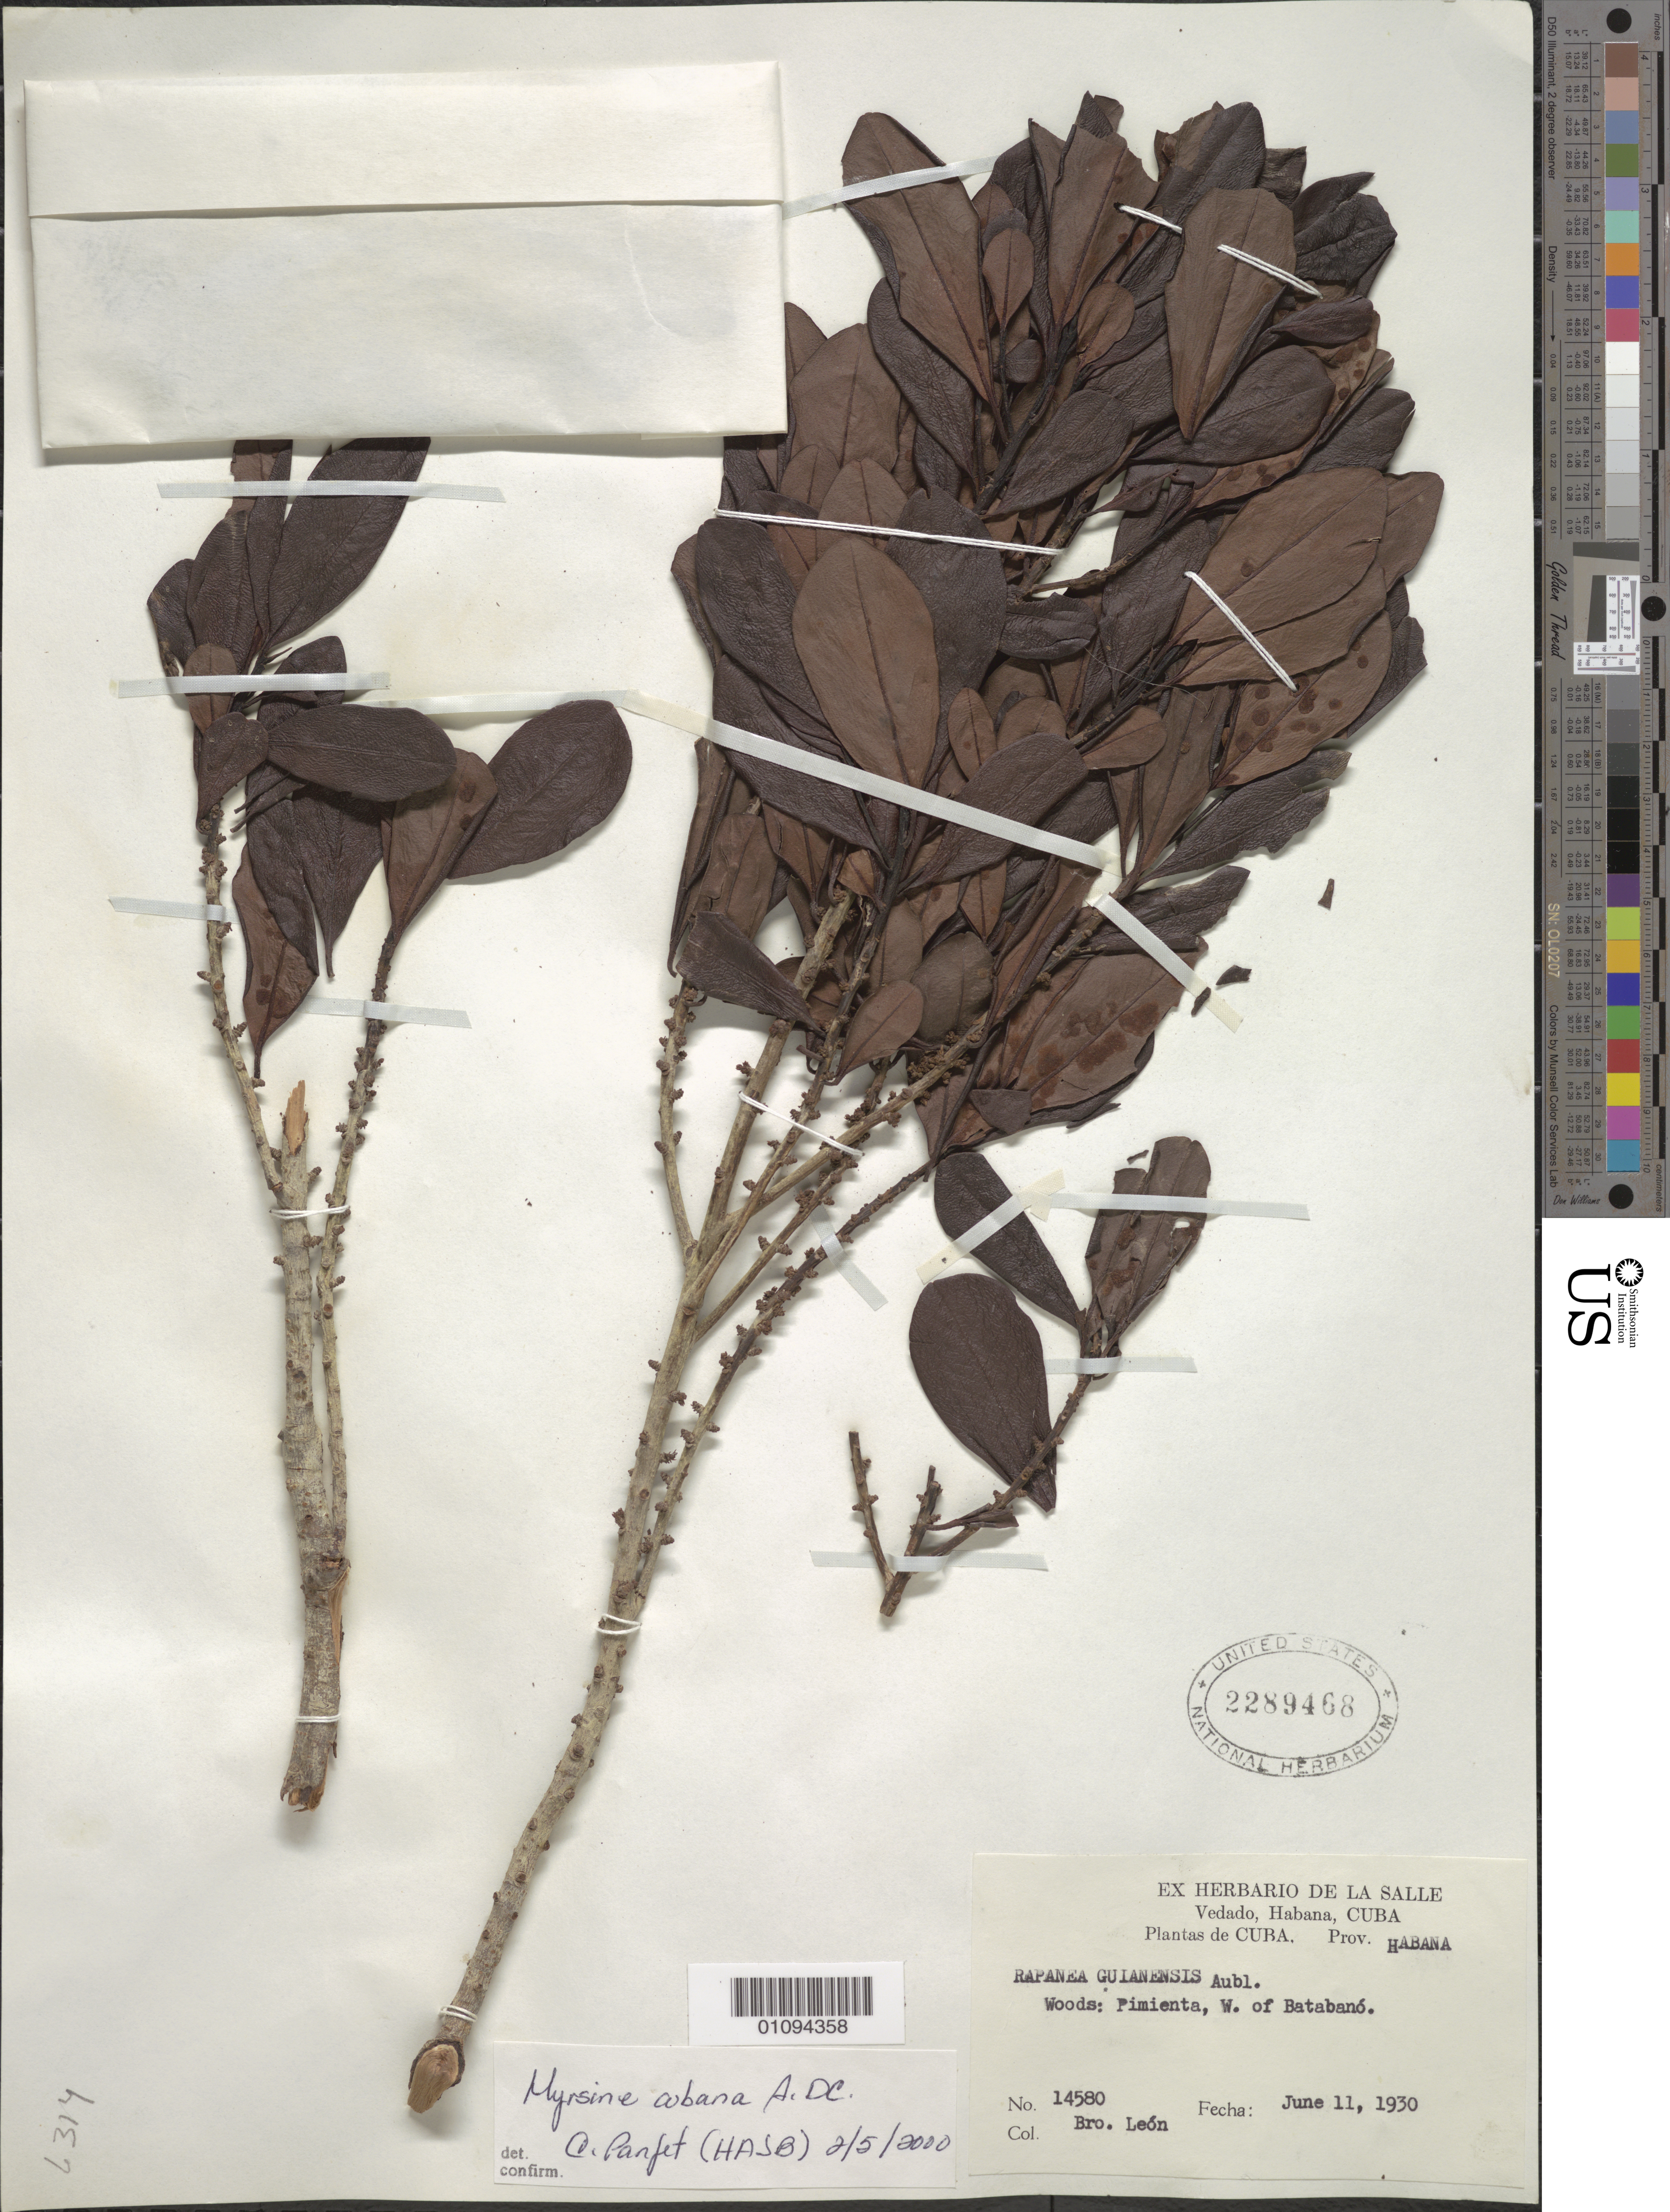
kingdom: Plantae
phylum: Tracheophyta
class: Magnoliopsida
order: Ericales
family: Primulaceae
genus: Myrsine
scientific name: Myrsine cubana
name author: A. DC.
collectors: Bro. León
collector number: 14580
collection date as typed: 11 Jun 1930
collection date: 1930-06-11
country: Cuba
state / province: La Habana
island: Cuba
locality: Pimienta, W of Batabano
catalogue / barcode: US 2289468